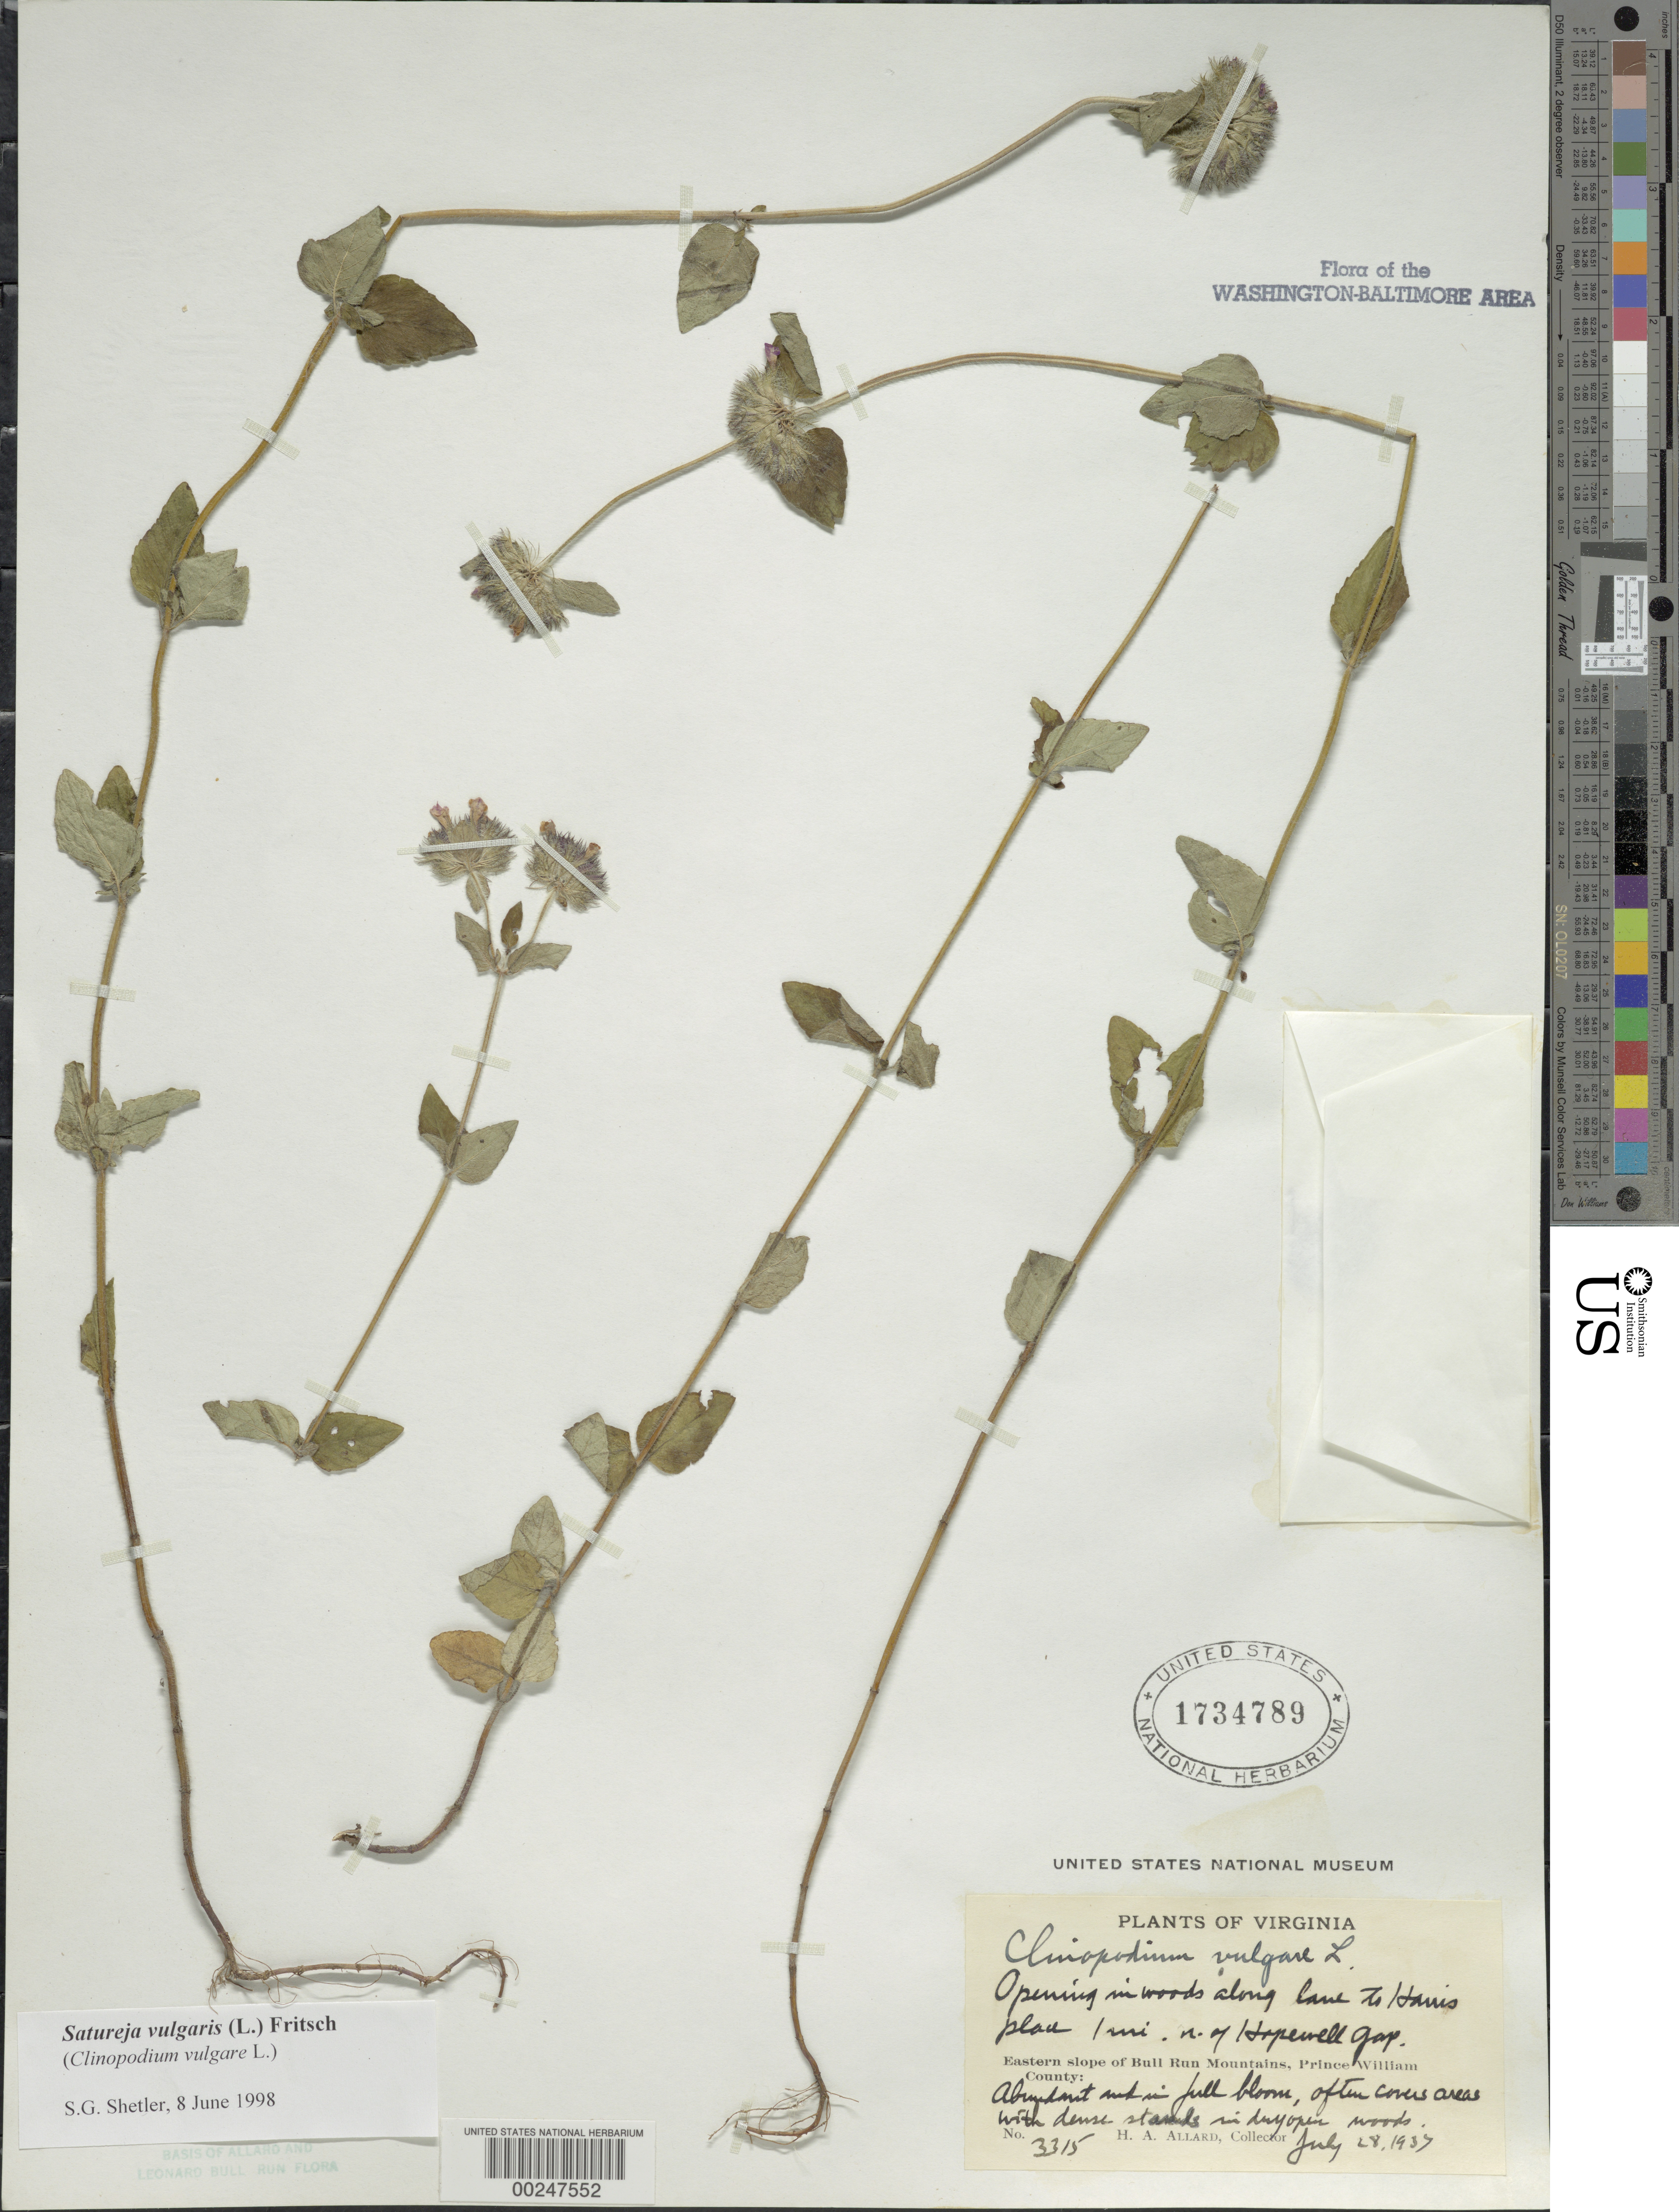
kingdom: Plantae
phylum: Tracheophyta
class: Magnoliopsida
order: Lamiales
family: Lamiaceae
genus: Clinopodium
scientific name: Clinopodium vulgare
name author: L.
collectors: H. A. Allard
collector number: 3315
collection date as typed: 28 Jul 1937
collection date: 1937-07-28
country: United States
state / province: Virginia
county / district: Prince William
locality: Eastern slope of Bull Run Mts, lane to Harris Place, 1 mi. N of Hopewell Gap Bull Run Mts.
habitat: Opening in woods, in dry open woods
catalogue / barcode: US 1734789